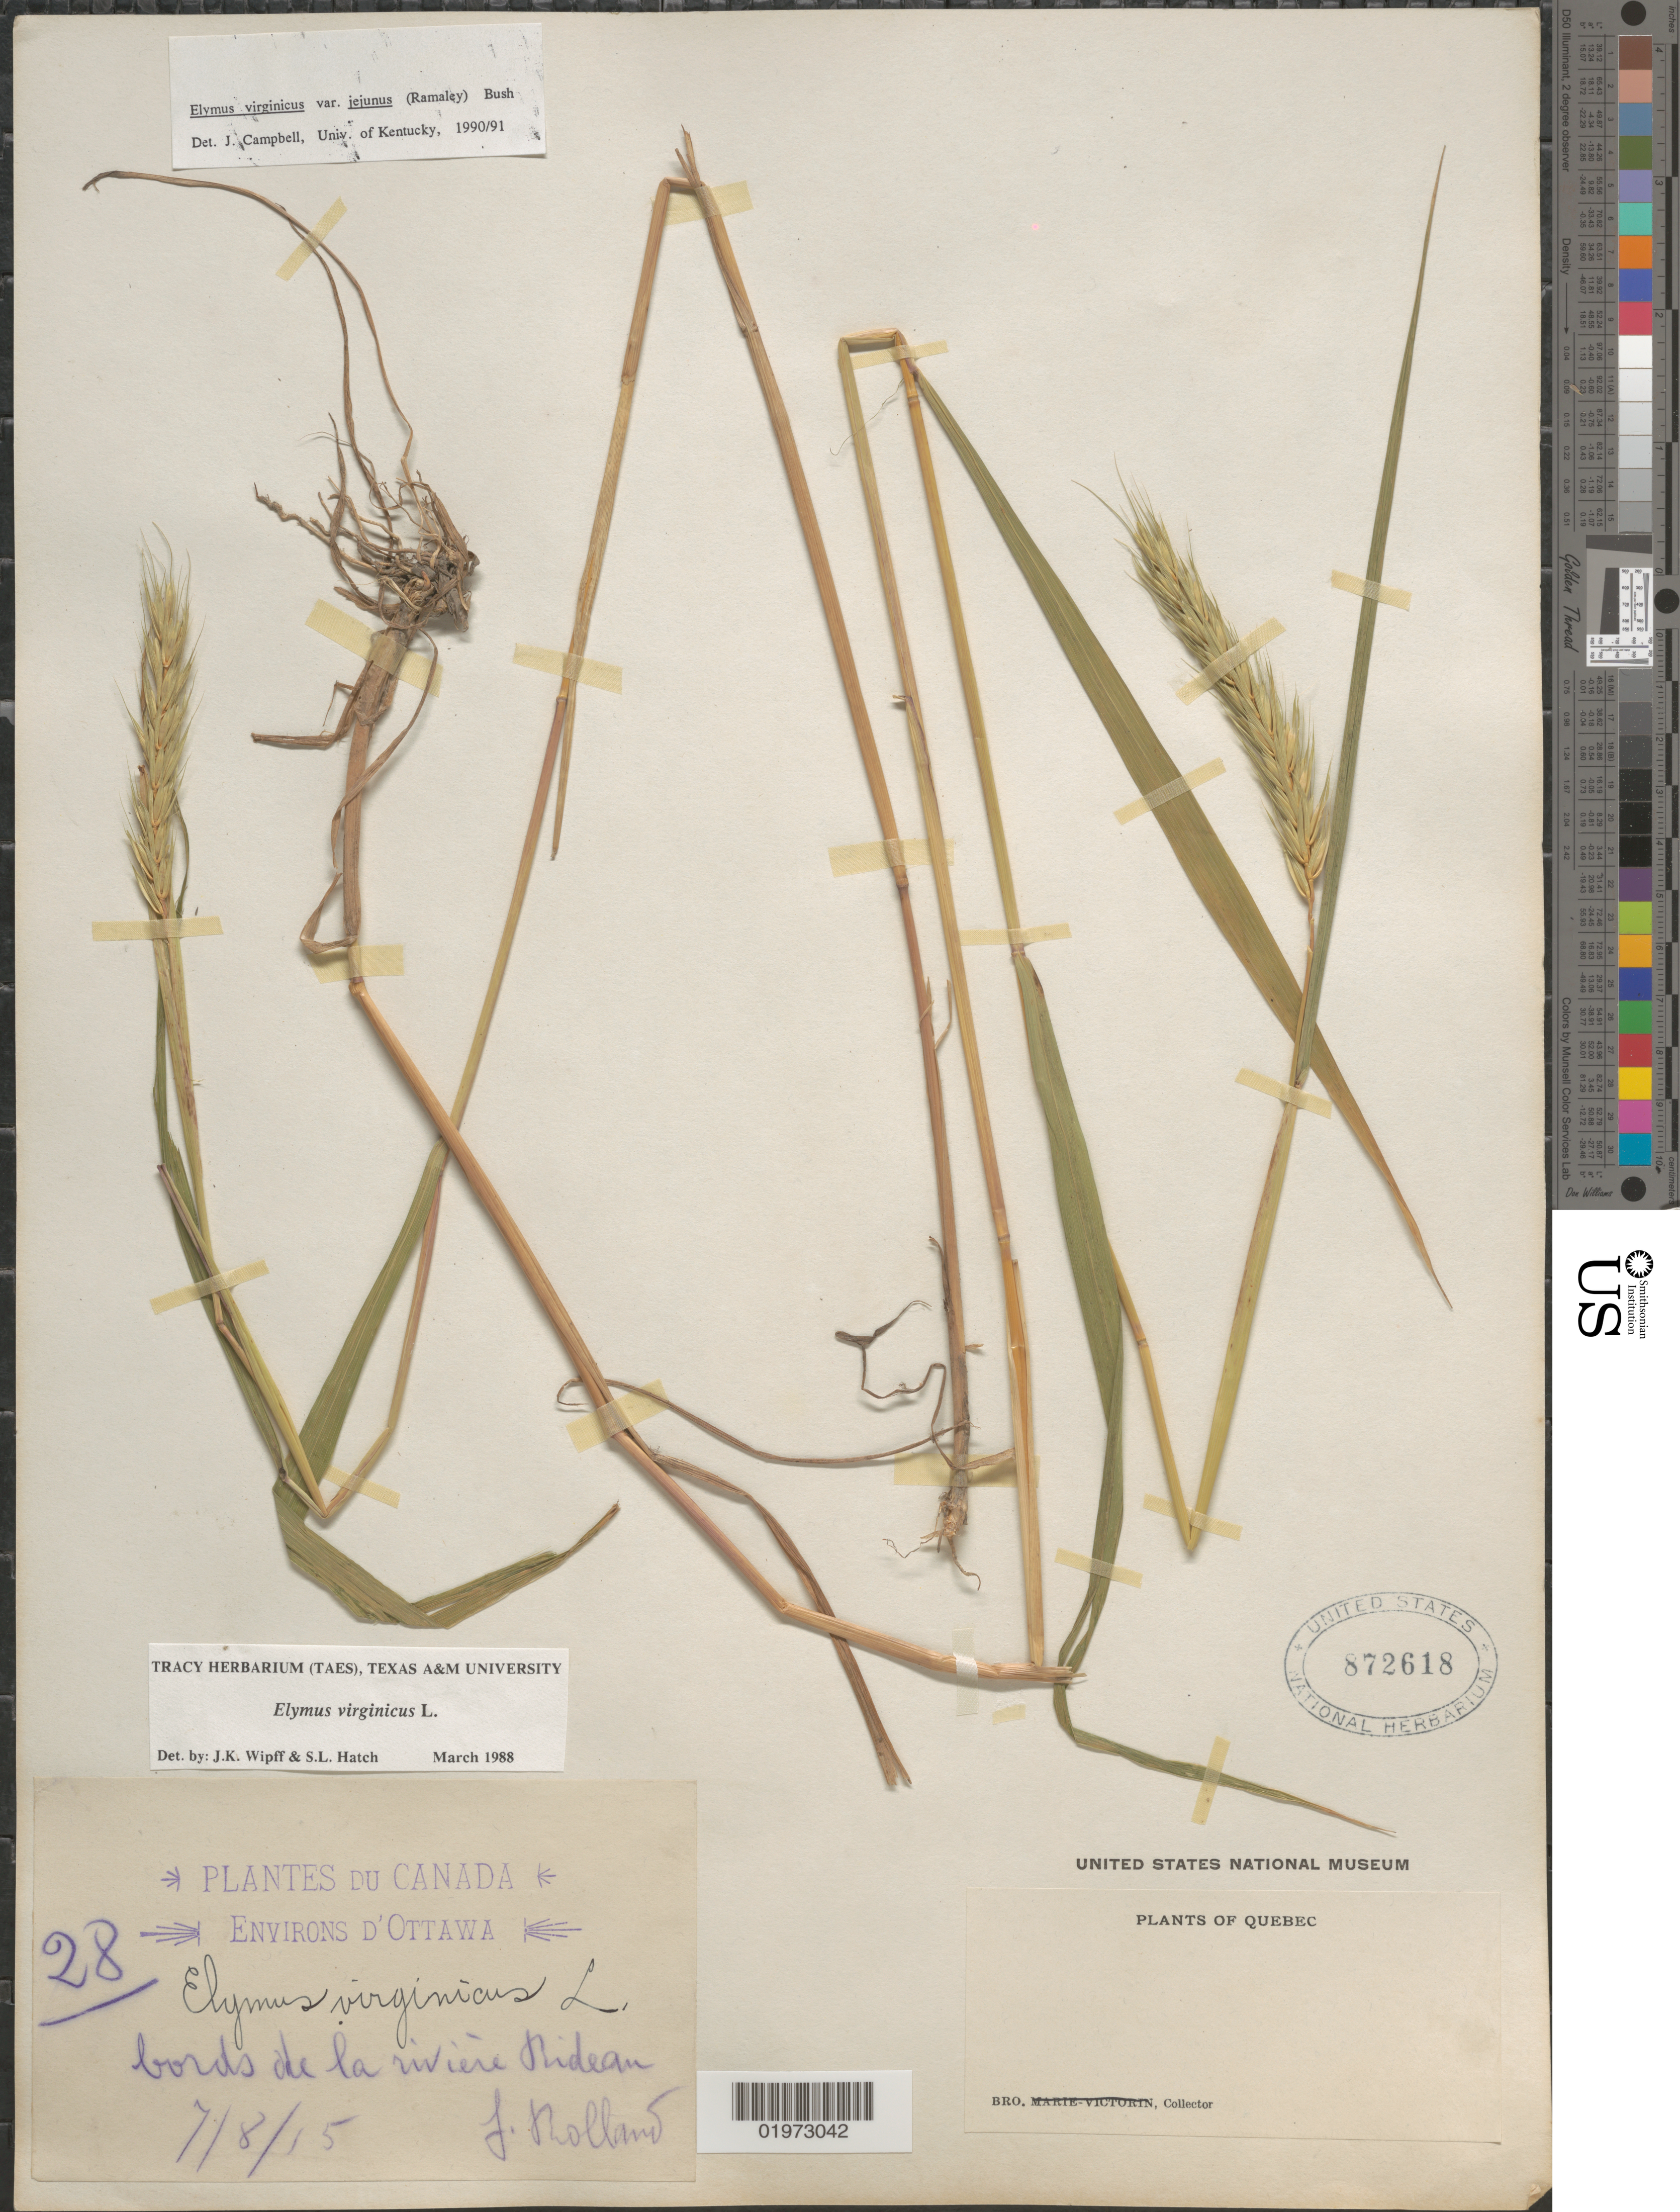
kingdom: Plantae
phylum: Tracheophyta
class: Liliopsida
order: Poales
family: Poaceae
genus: Elymus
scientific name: Elymus virginicus var. virginicus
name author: L.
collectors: F. Rolland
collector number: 28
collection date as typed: Transcribed d/m/y: 7/8/15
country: Canada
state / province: Ontario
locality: Environs d'Ottawa. Bords de la riviére Rideau.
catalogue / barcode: US 872618